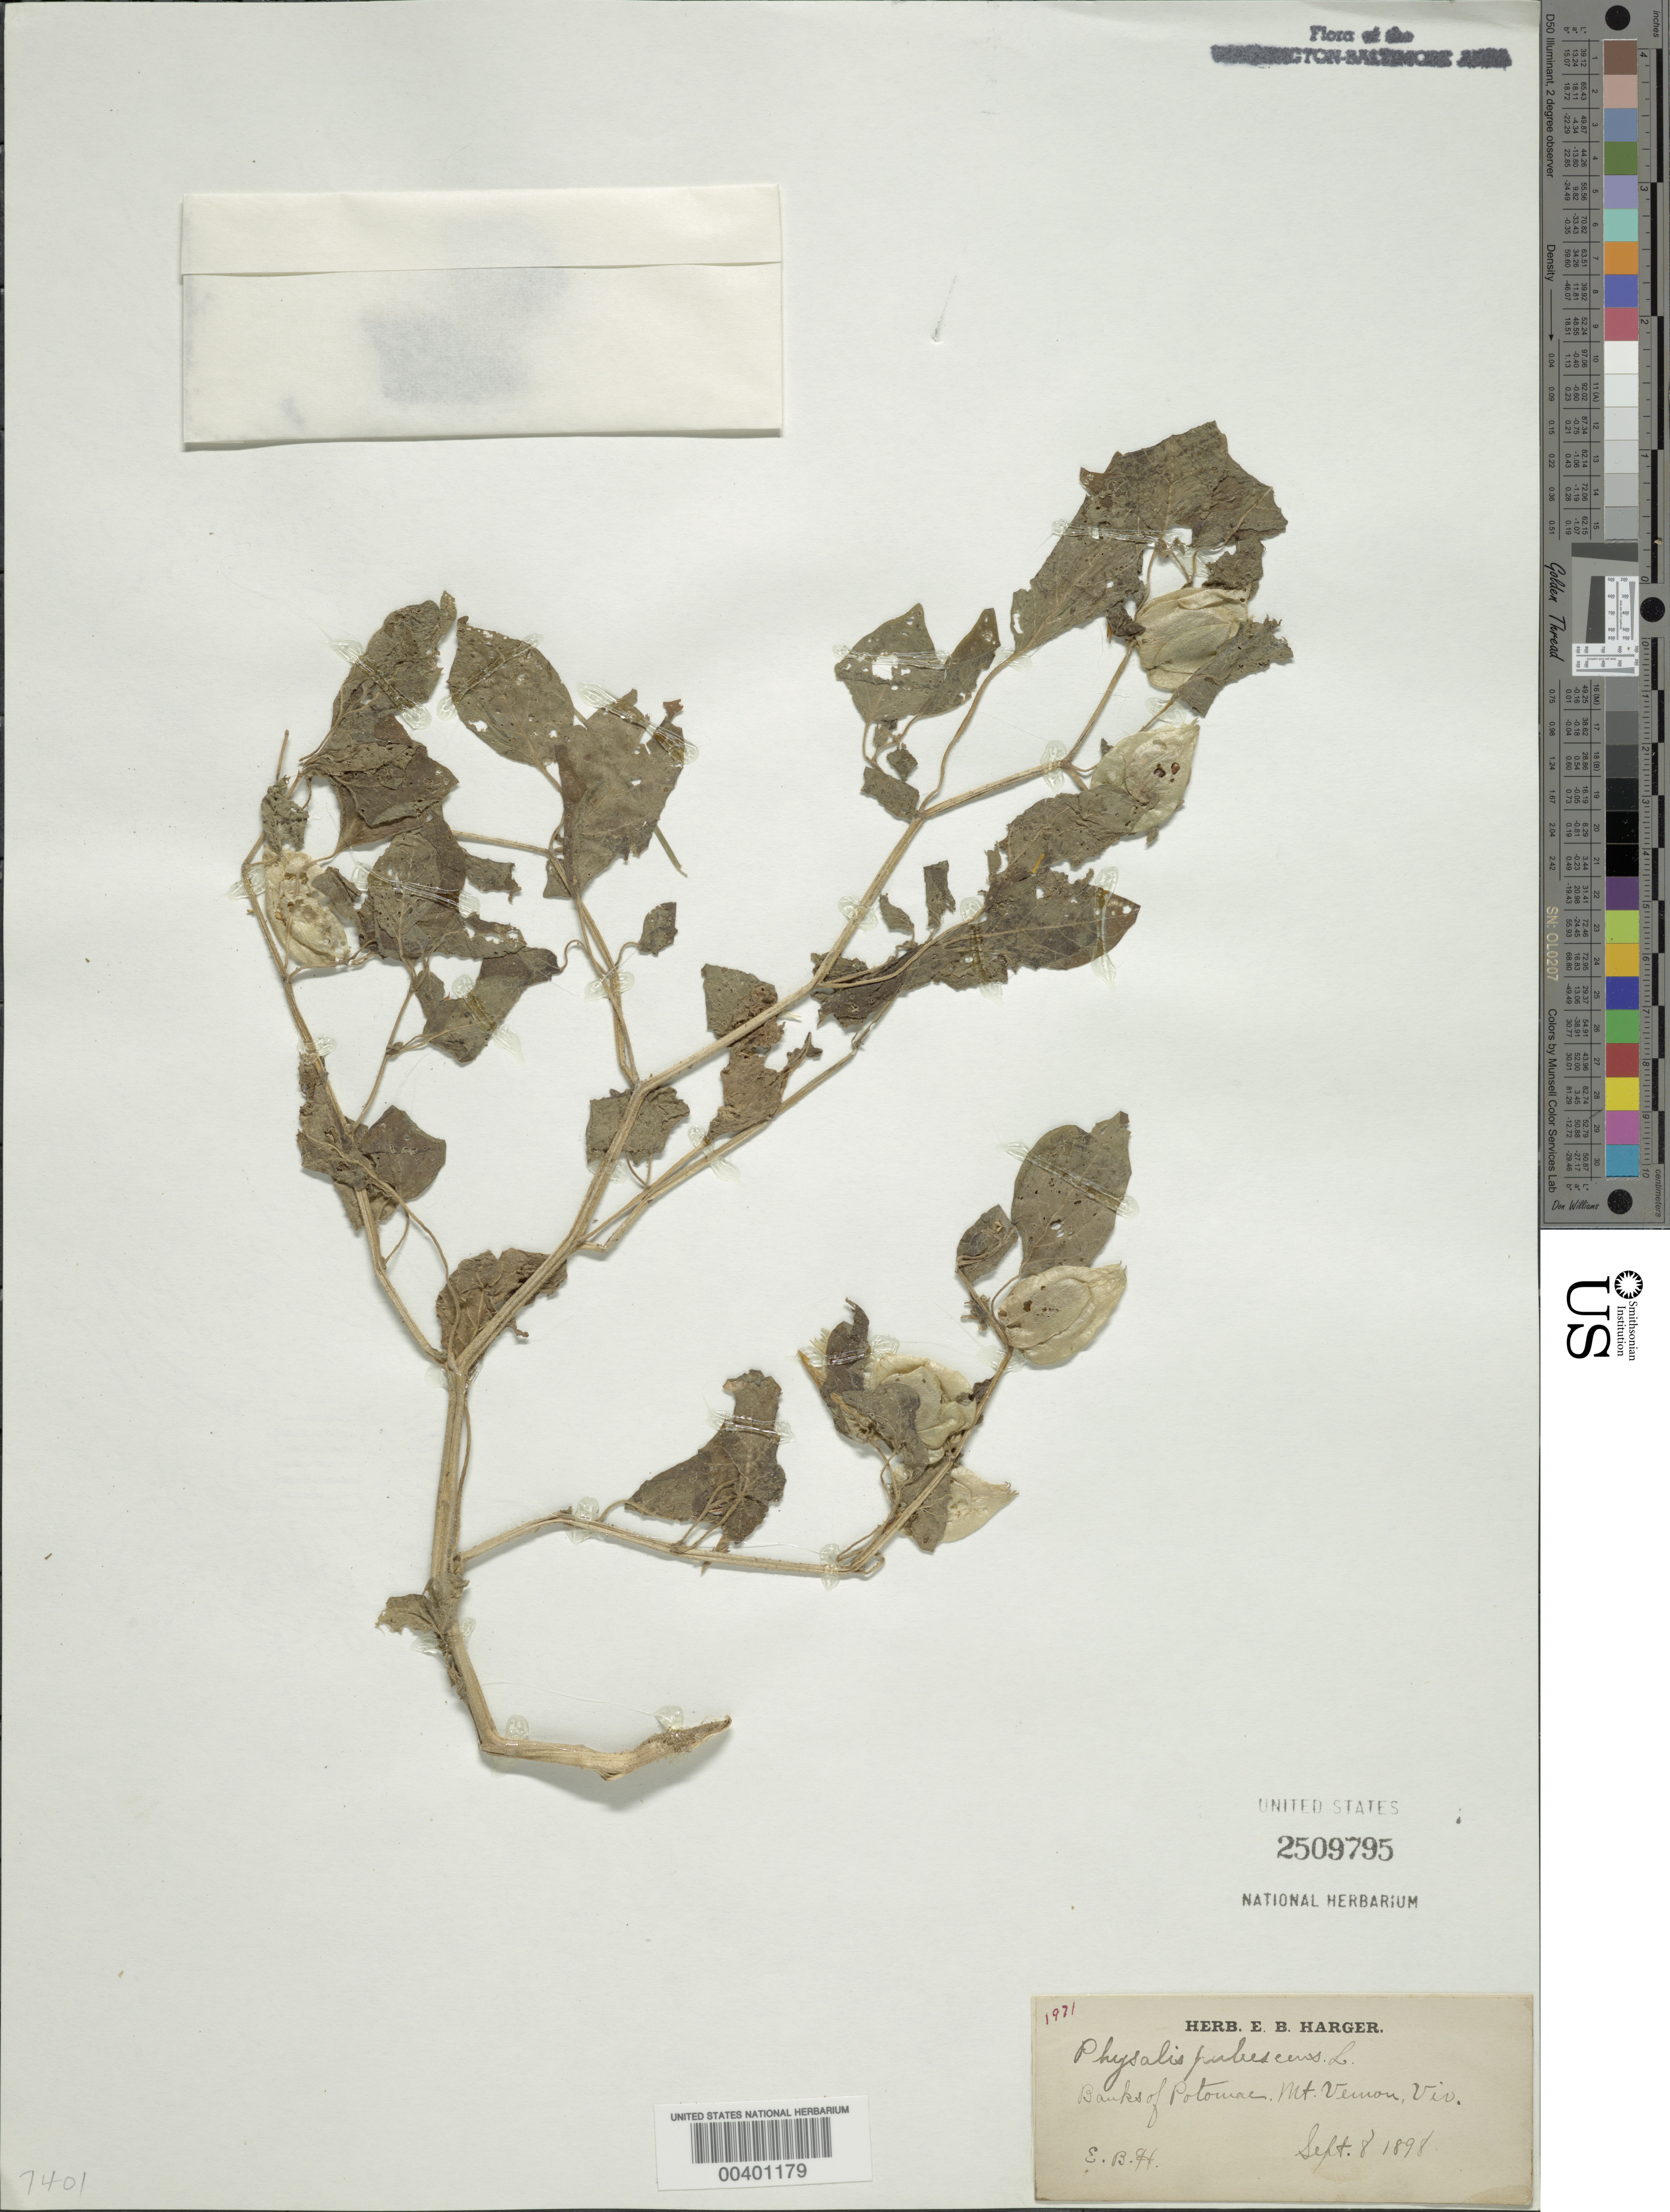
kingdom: Plantae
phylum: Tracheophyta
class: Magnoliopsida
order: Solanales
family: Solanaceae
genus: Physalis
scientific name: Physalis pubescens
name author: L.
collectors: E. B. Harger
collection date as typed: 08 Sep 1898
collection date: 1898-09-08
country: United States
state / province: Virginia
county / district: Fairfax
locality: Banks of Potomac, Mount Vernon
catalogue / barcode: US 2509795